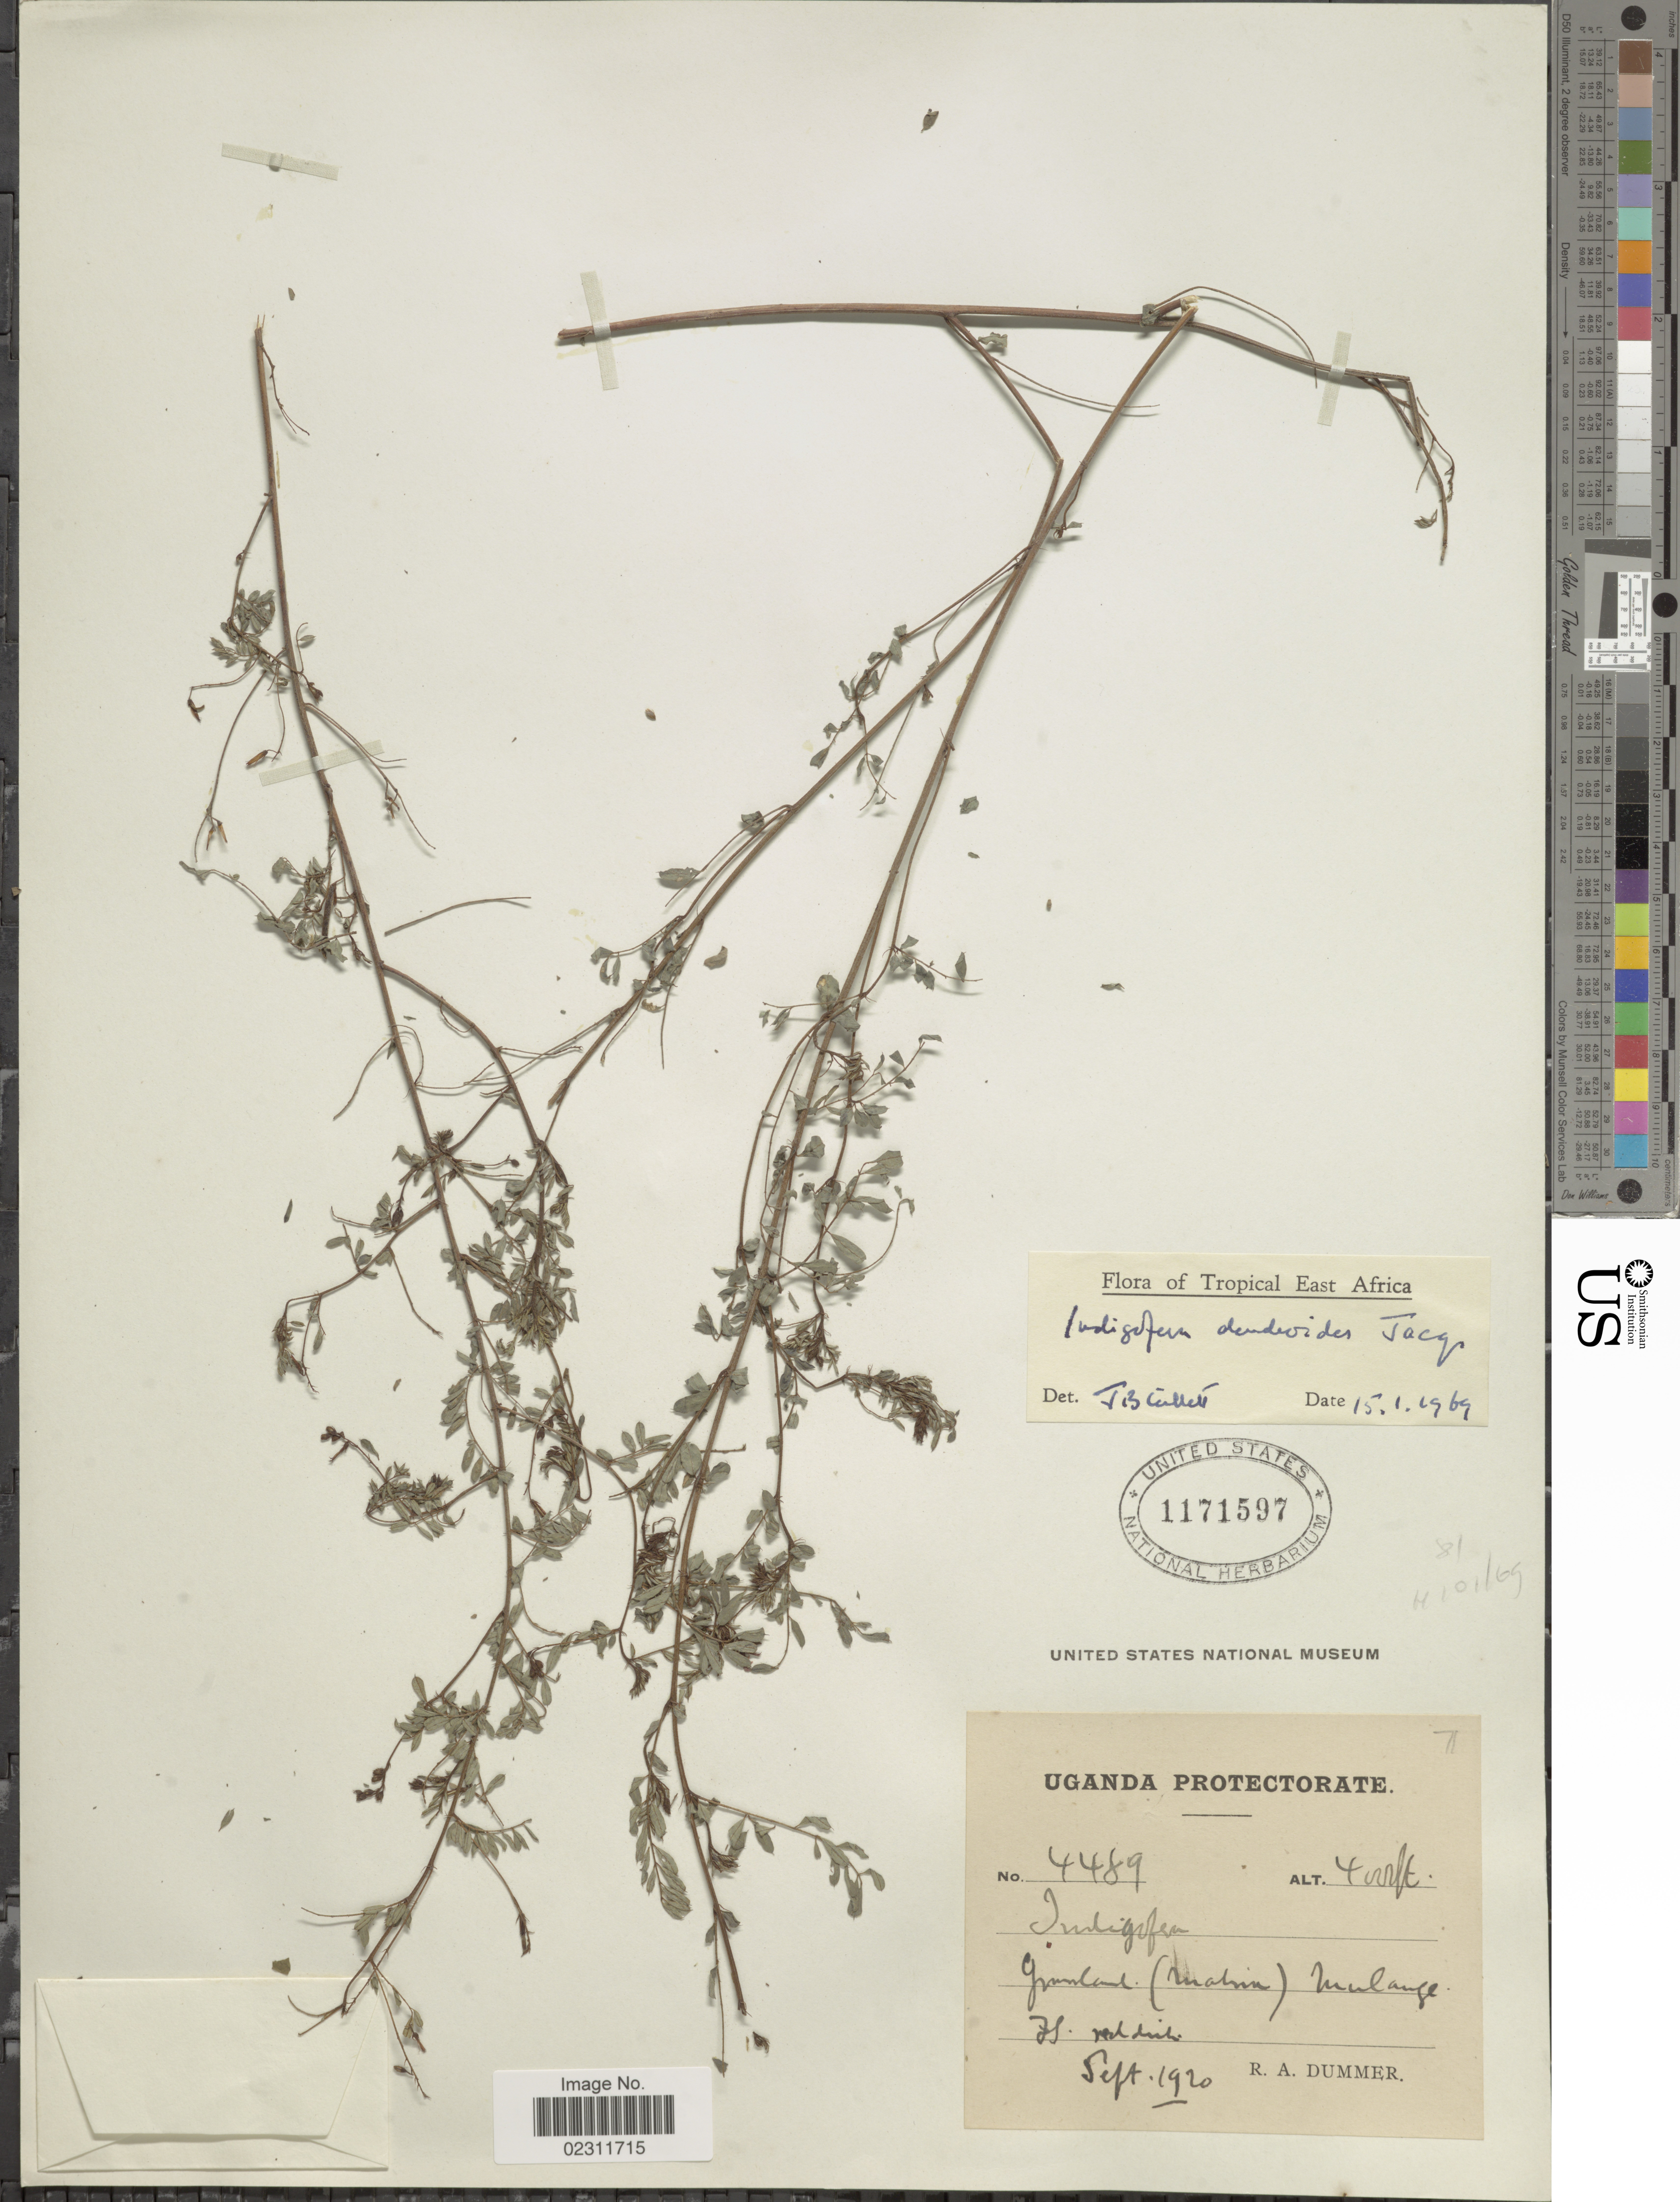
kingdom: Plantae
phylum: Tracheophyta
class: Magnoliopsida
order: Fabales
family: Fabaceae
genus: Indigofera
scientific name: Indigofera dendroides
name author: Jacq.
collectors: R. Dümmer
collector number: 4489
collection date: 1920-09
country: Uganda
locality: Uganda Protectorate, Mulange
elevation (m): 1219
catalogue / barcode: US 1171597